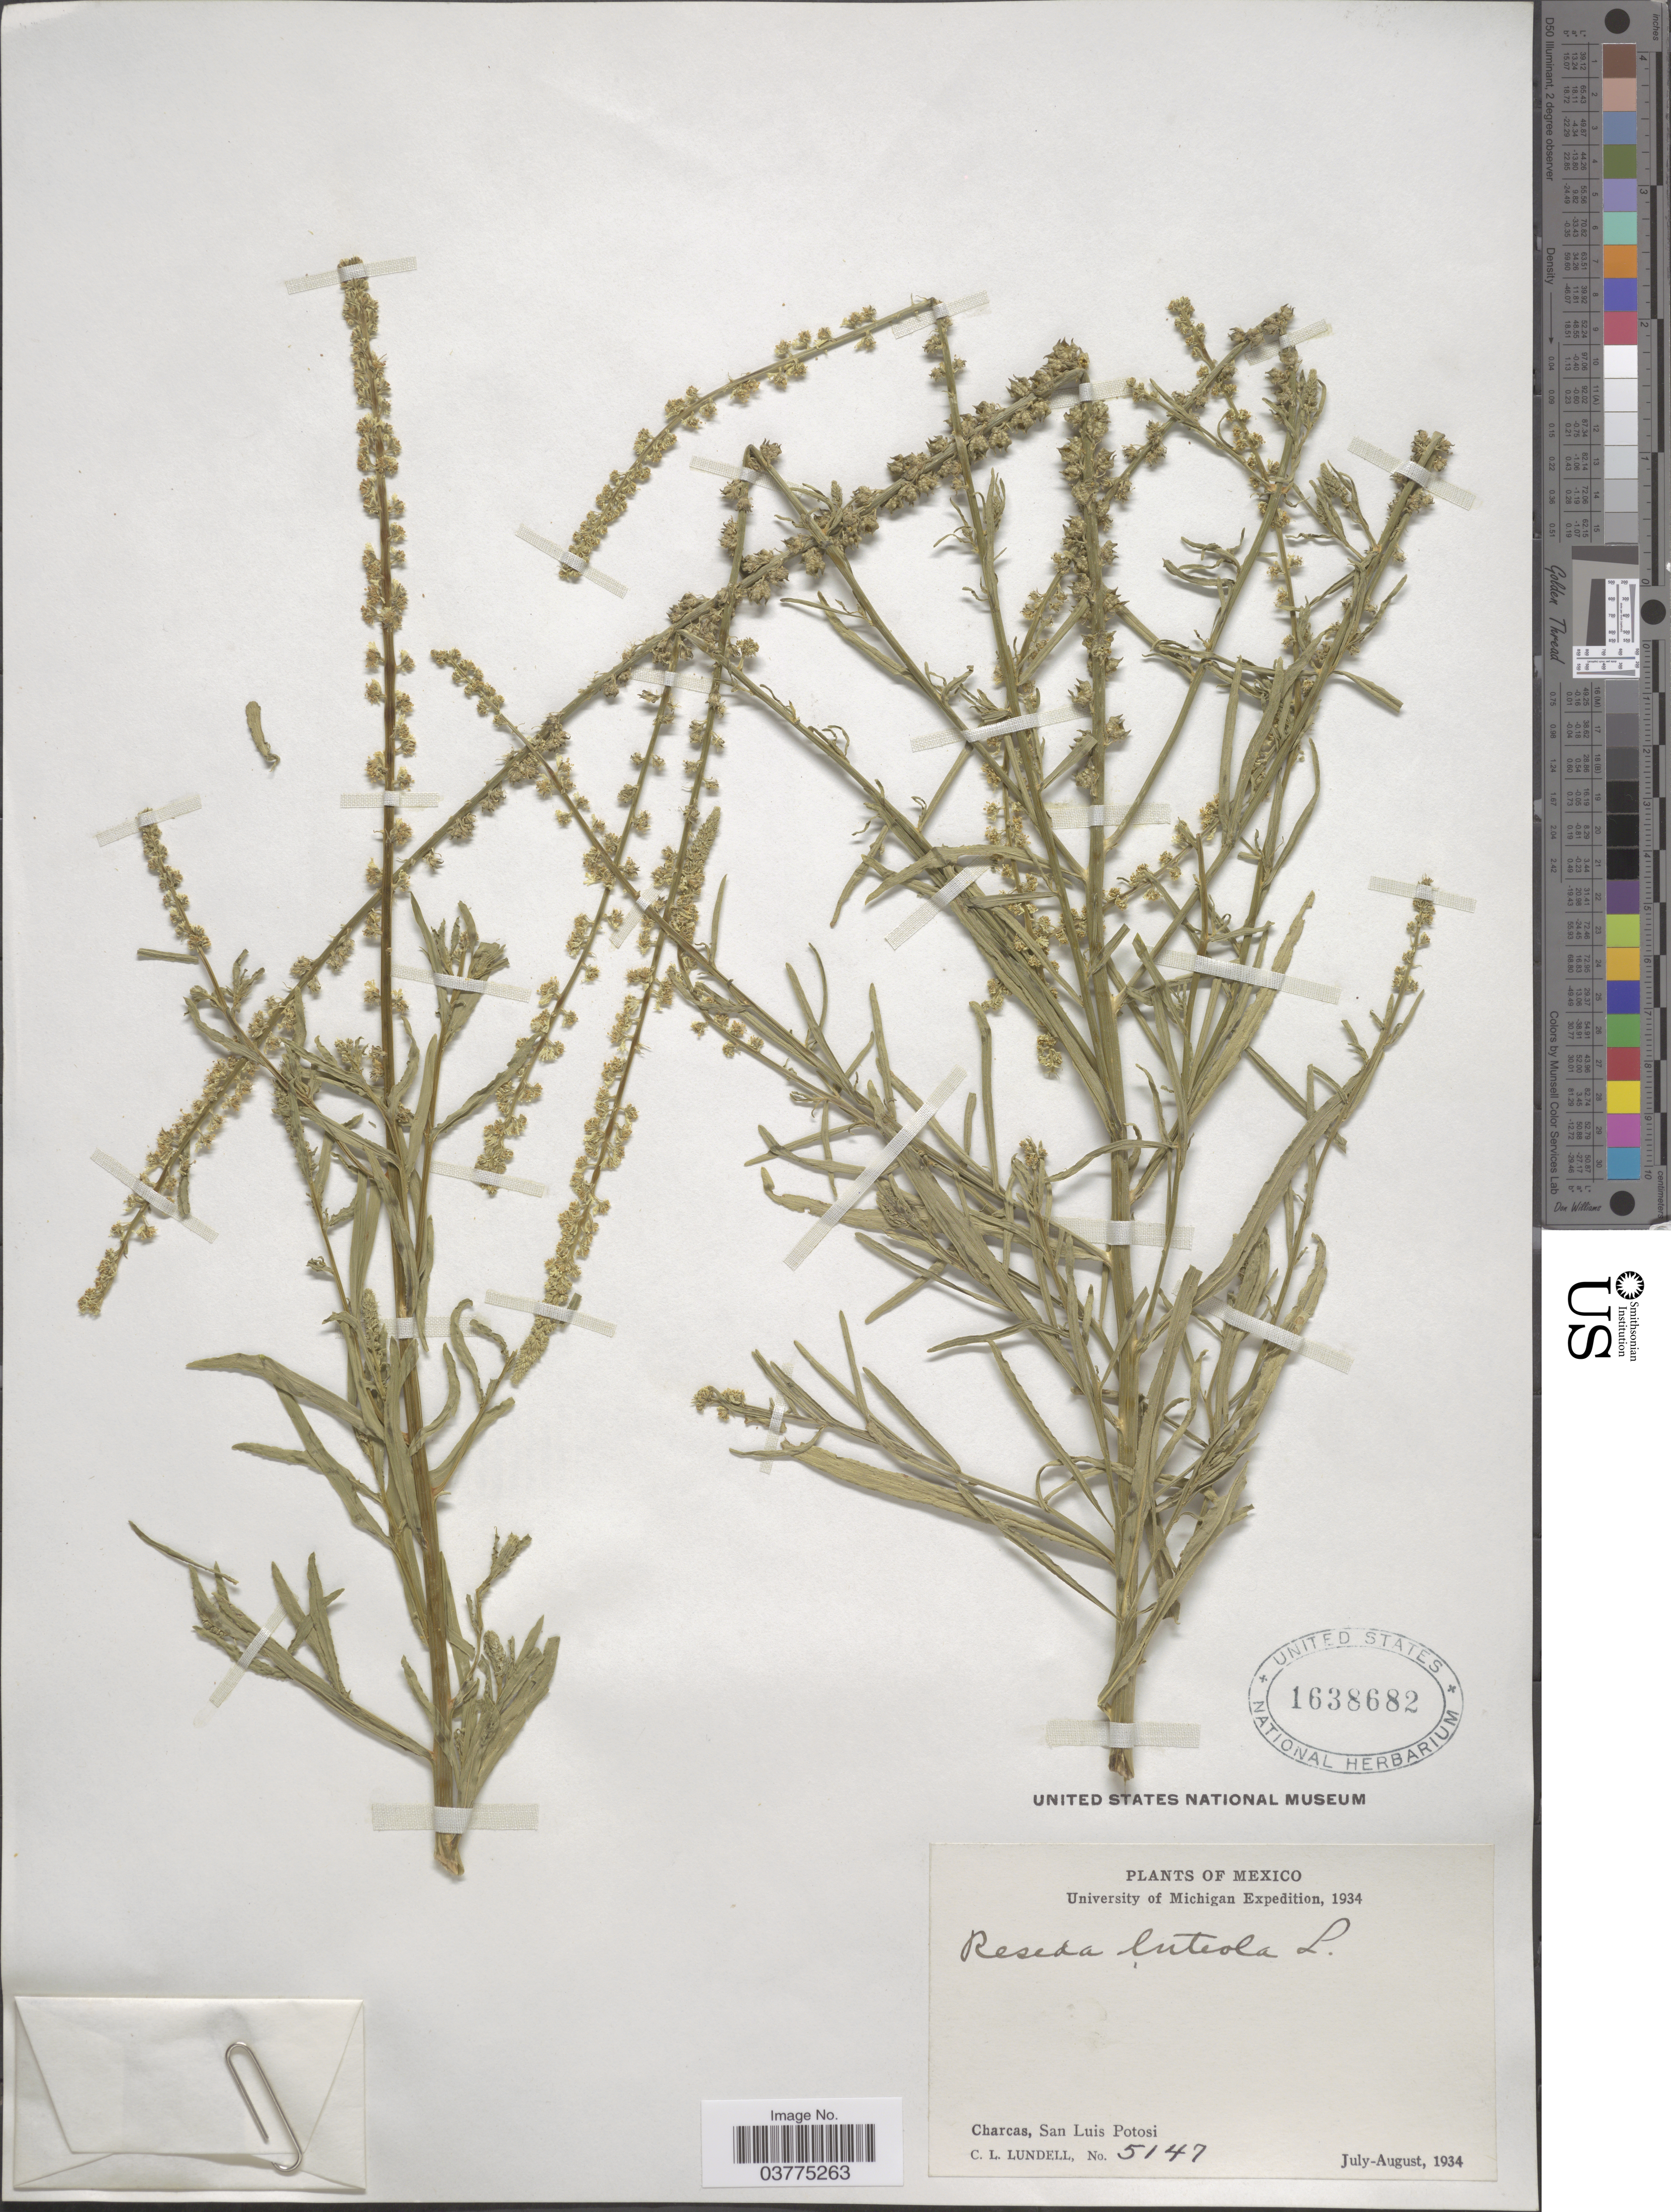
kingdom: Plantae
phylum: Tracheophyta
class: Magnoliopsida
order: Brassicales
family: Resedaceae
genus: Reseda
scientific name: Reseda luteola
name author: L.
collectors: C. L. Lundell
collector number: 5147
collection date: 1934-07/1934-08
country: Mexico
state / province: San Luis Potosí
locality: Charcas.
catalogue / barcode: US 1638682